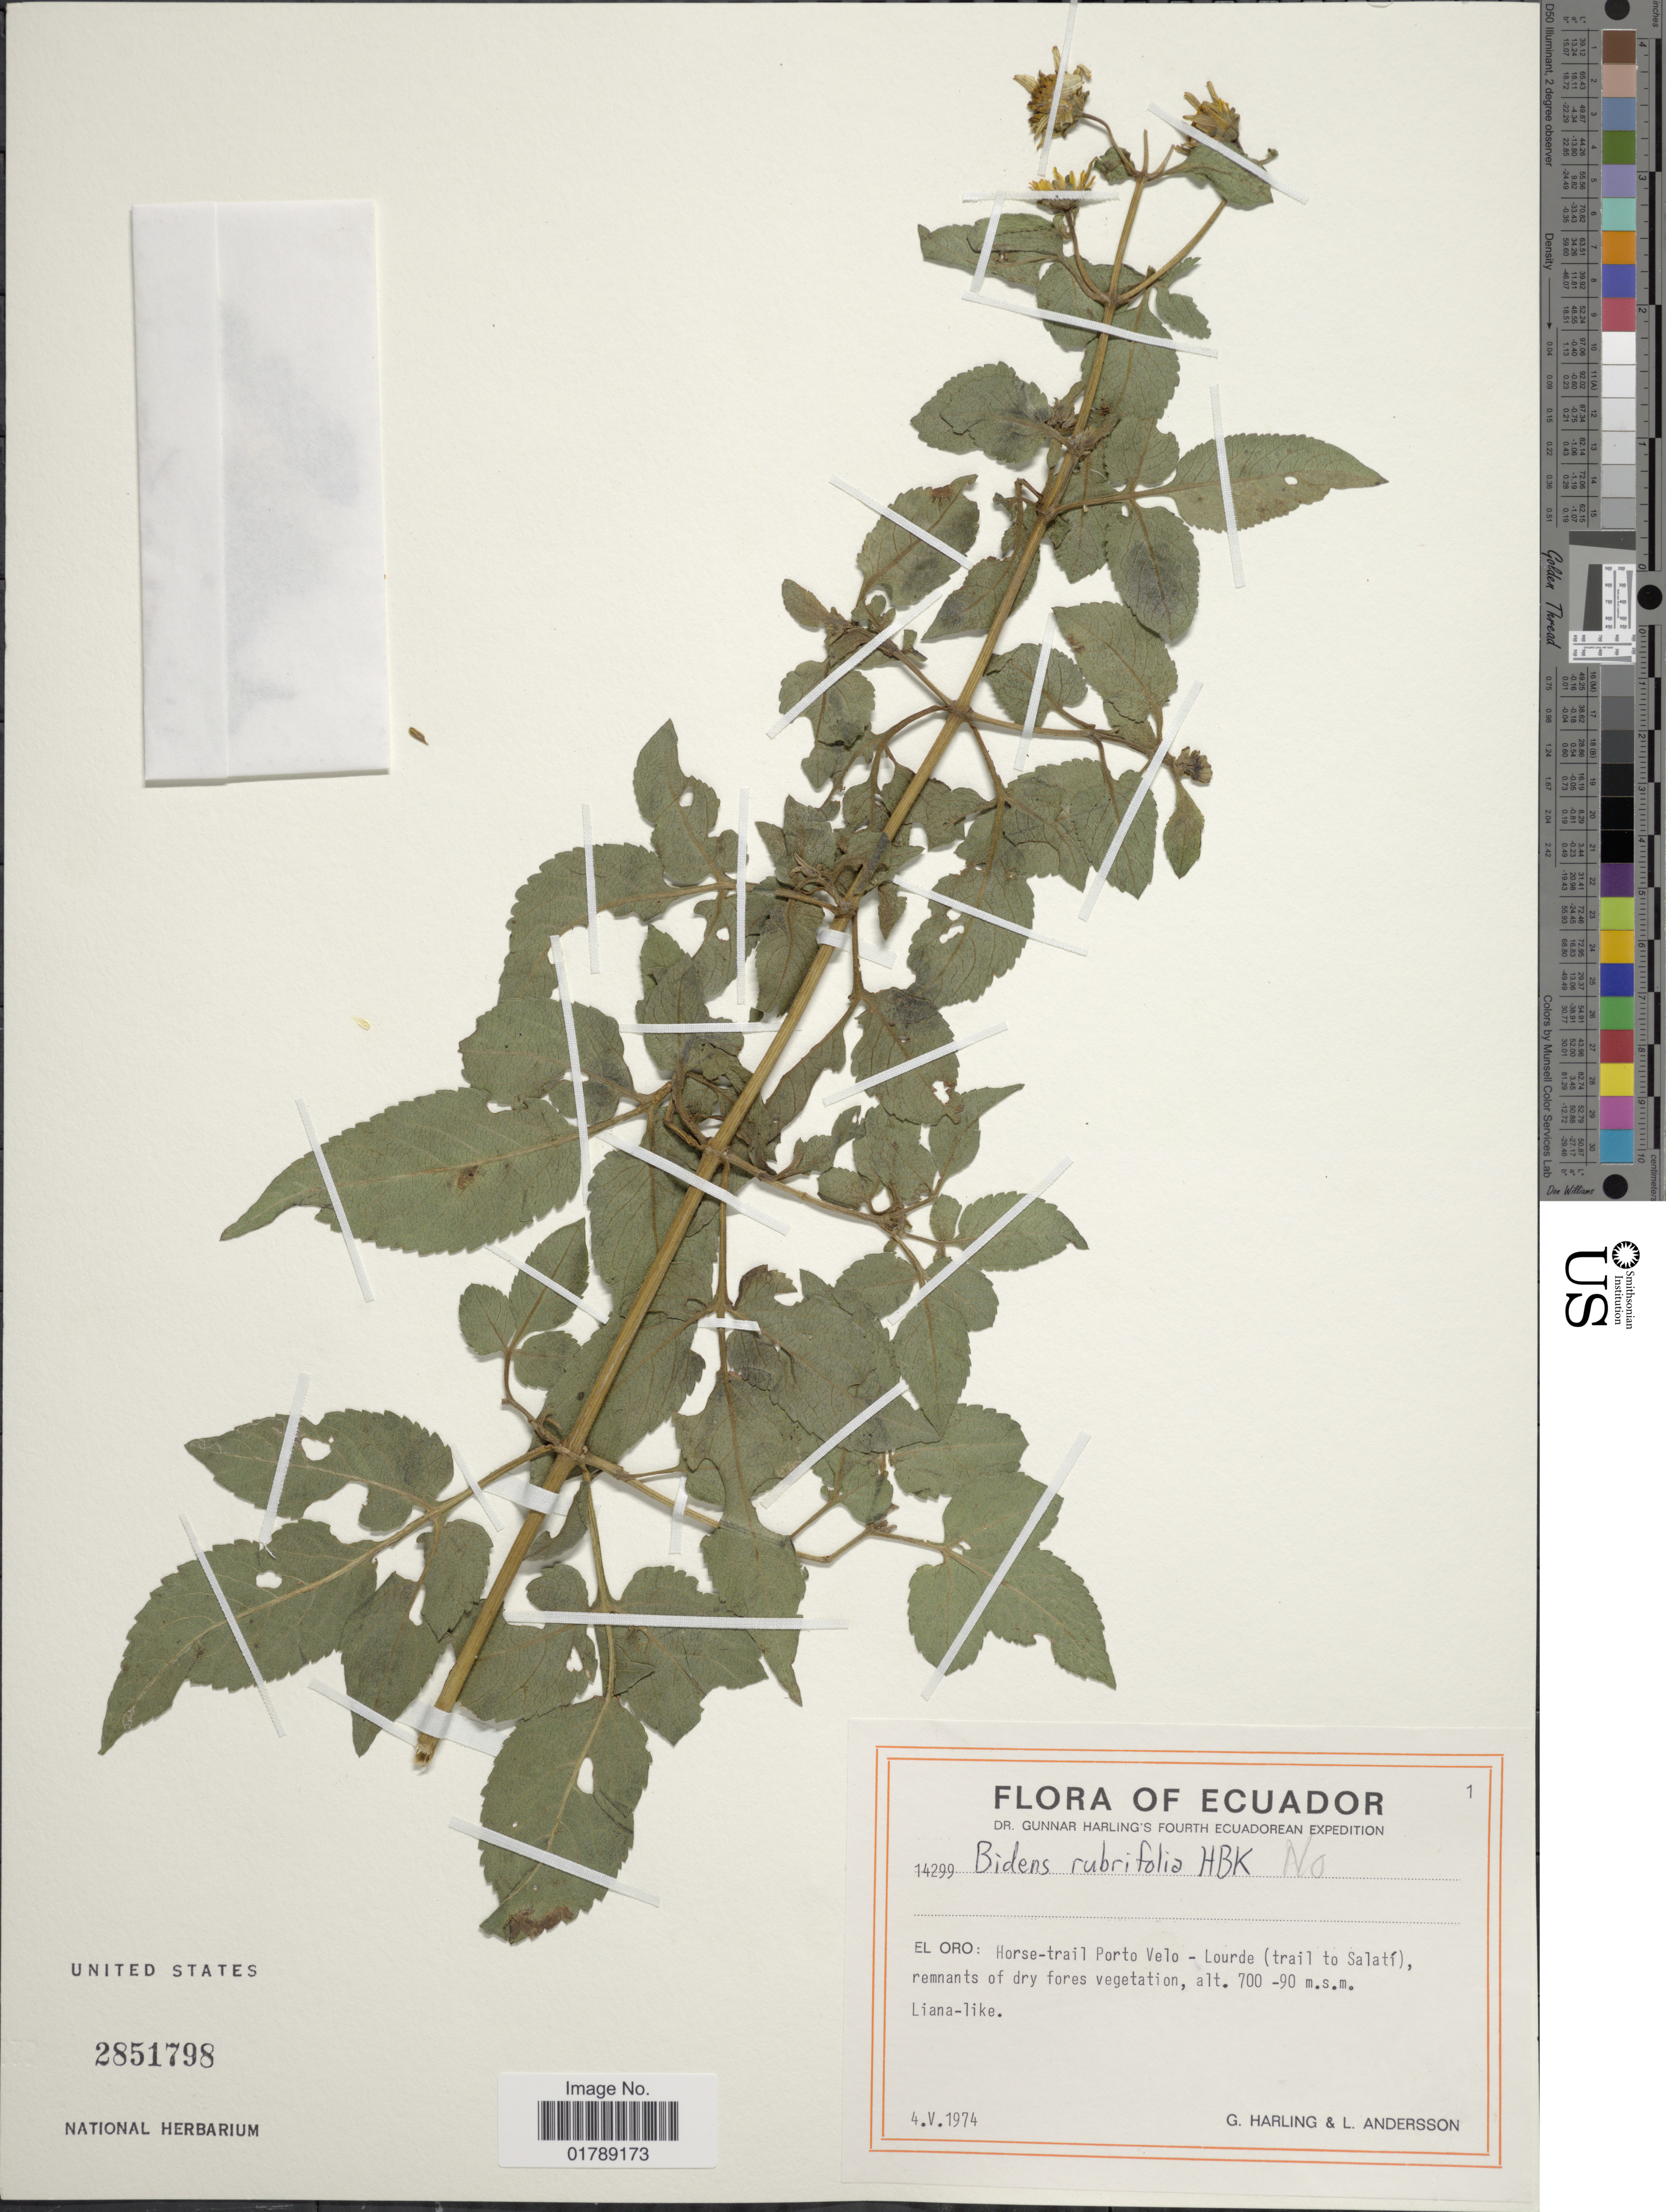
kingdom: Plantae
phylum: Tracheophyta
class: Magnoliopsida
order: Asterales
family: Asteraceae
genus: Bidens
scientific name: Bidens squarrosa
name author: Kunth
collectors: G. Harling & L. Andersson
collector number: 14299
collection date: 1974-05-04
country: Ecuador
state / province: El Oro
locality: Horse-trail Porto Velo - Lourde (trail to Salatí)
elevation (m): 90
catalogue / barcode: US 2851798